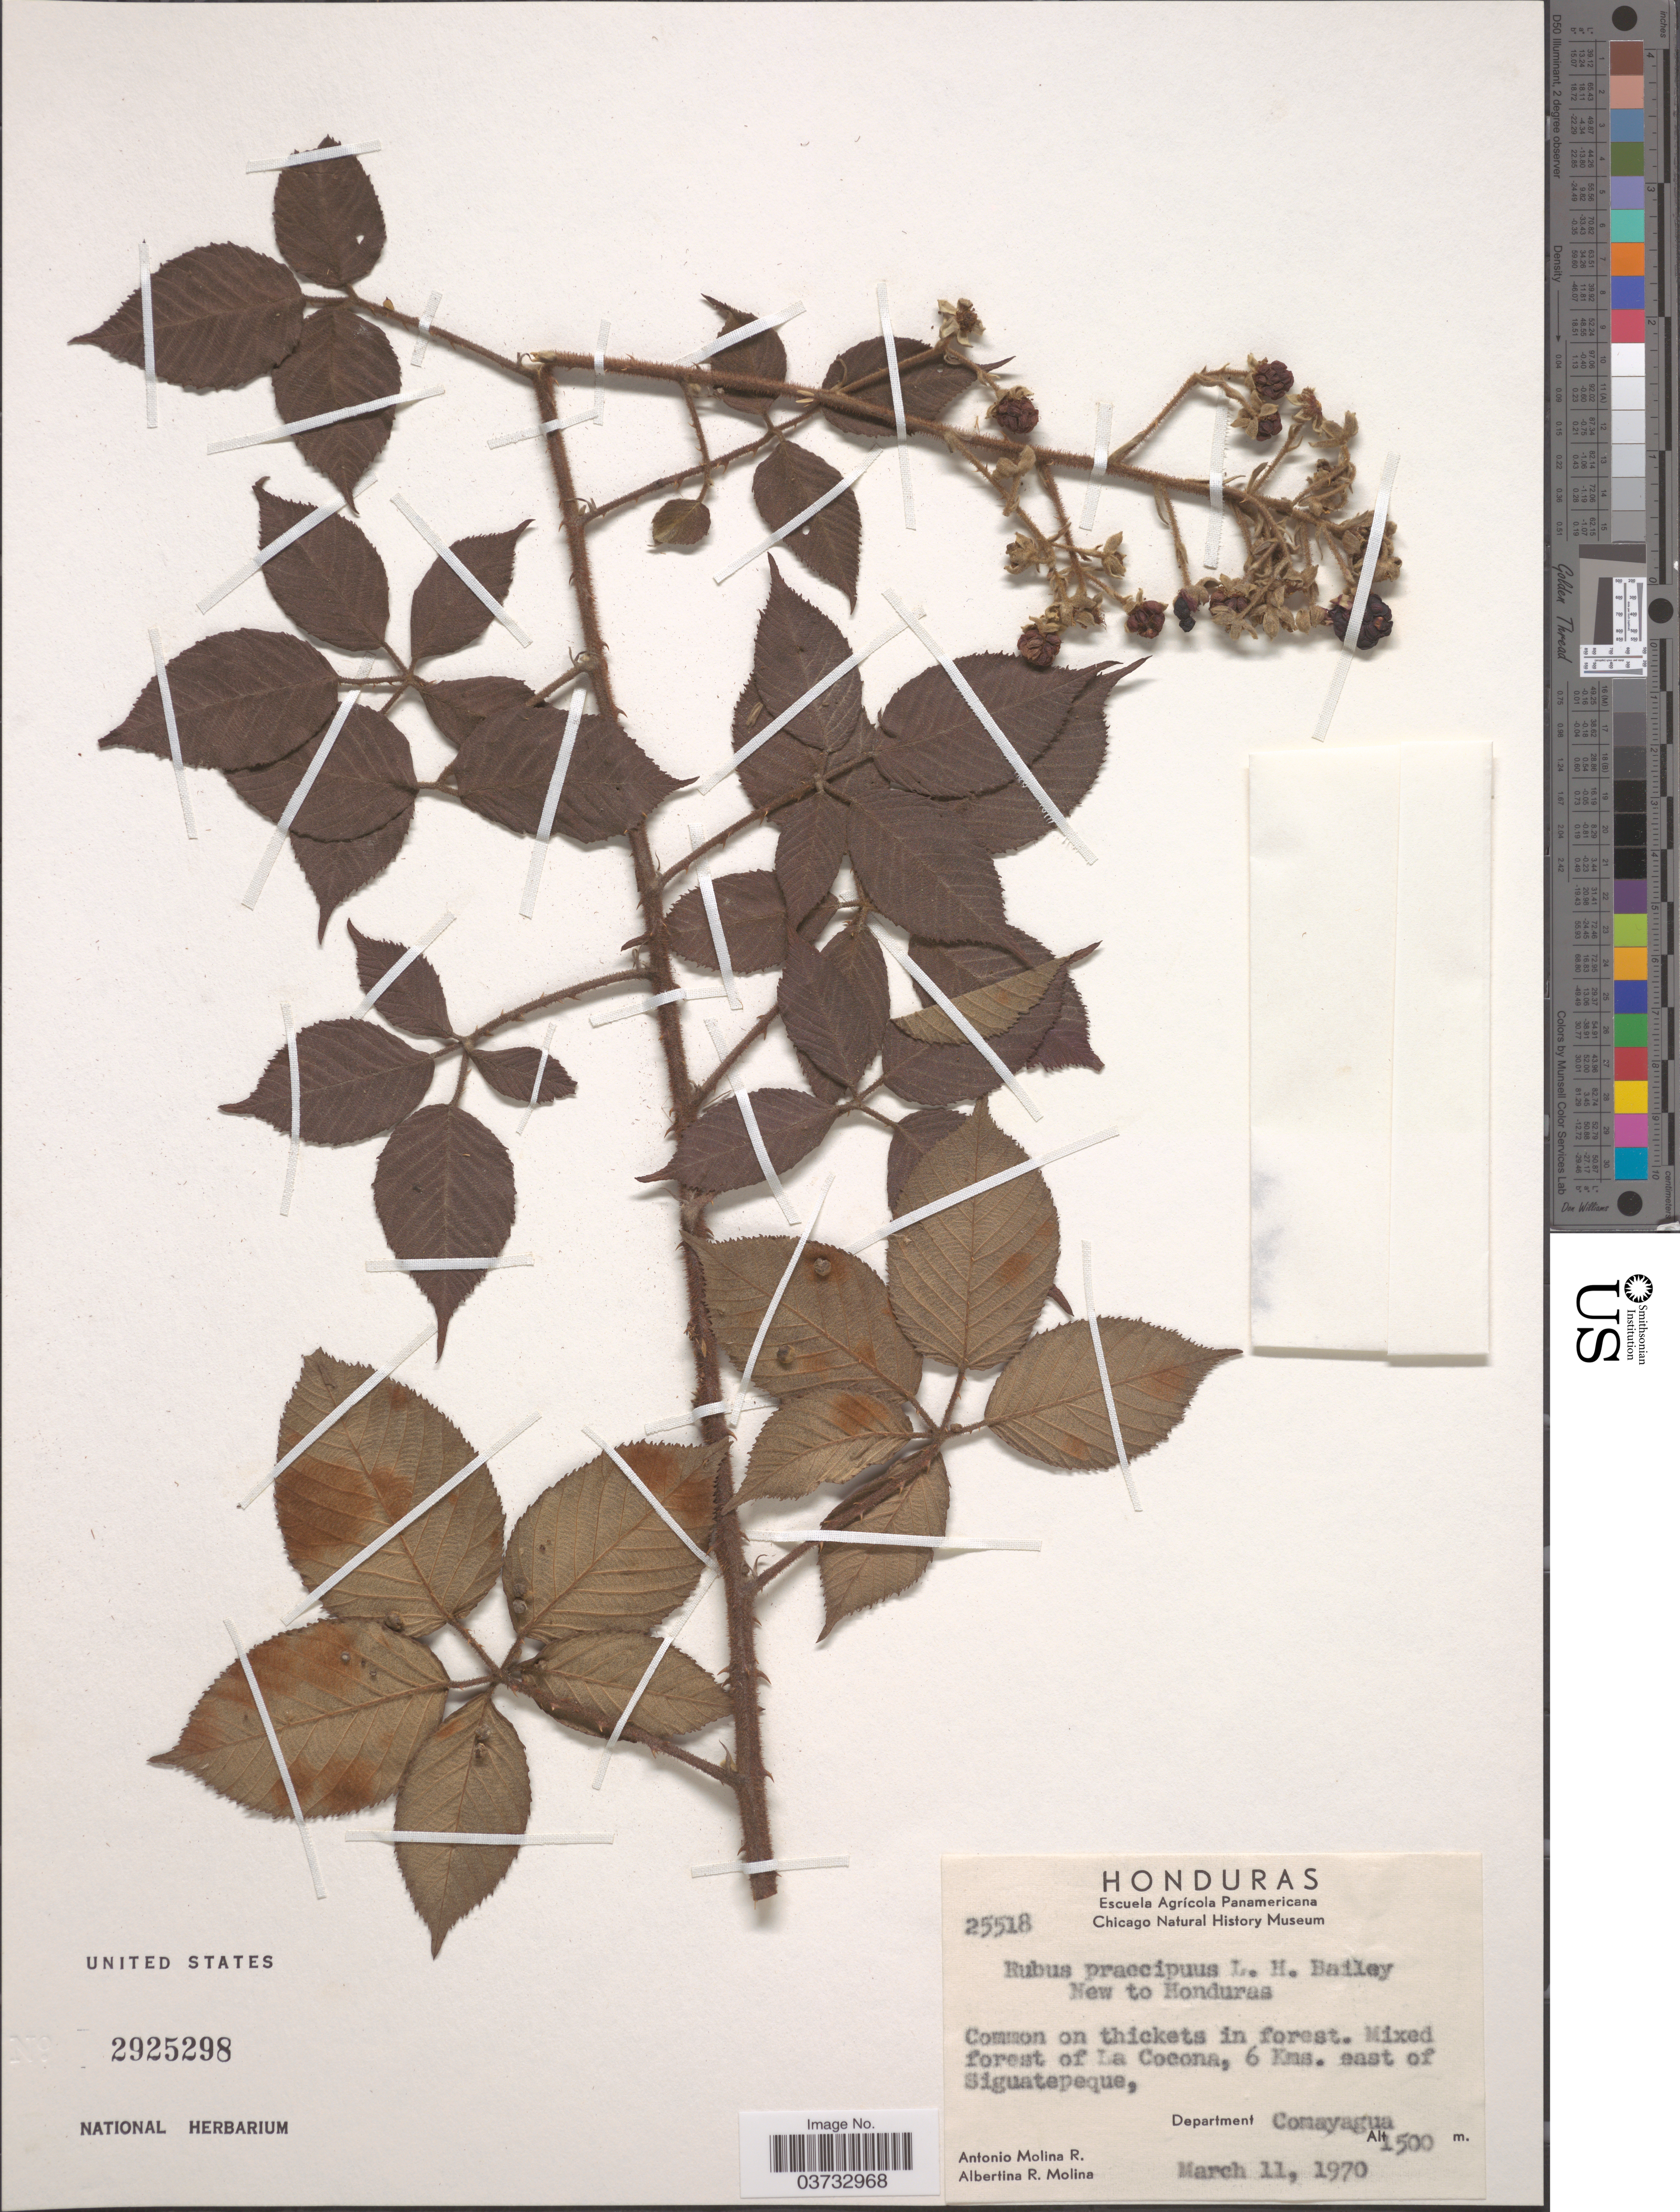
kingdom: Plantae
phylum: Tracheophyta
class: Magnoliopsida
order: Rosales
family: Rosaceae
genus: Rubus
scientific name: Rubus praecipuus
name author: L.H. Bailey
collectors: A. Molina R. & A. R. Molina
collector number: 25518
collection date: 1970-03-11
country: Honduras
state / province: Comayagua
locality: Common on thickets in forest. Mixed forest of La Cocona, 6 Kms. east of Siguatepeque, Department Comayagua.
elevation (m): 1500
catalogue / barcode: US 2925298